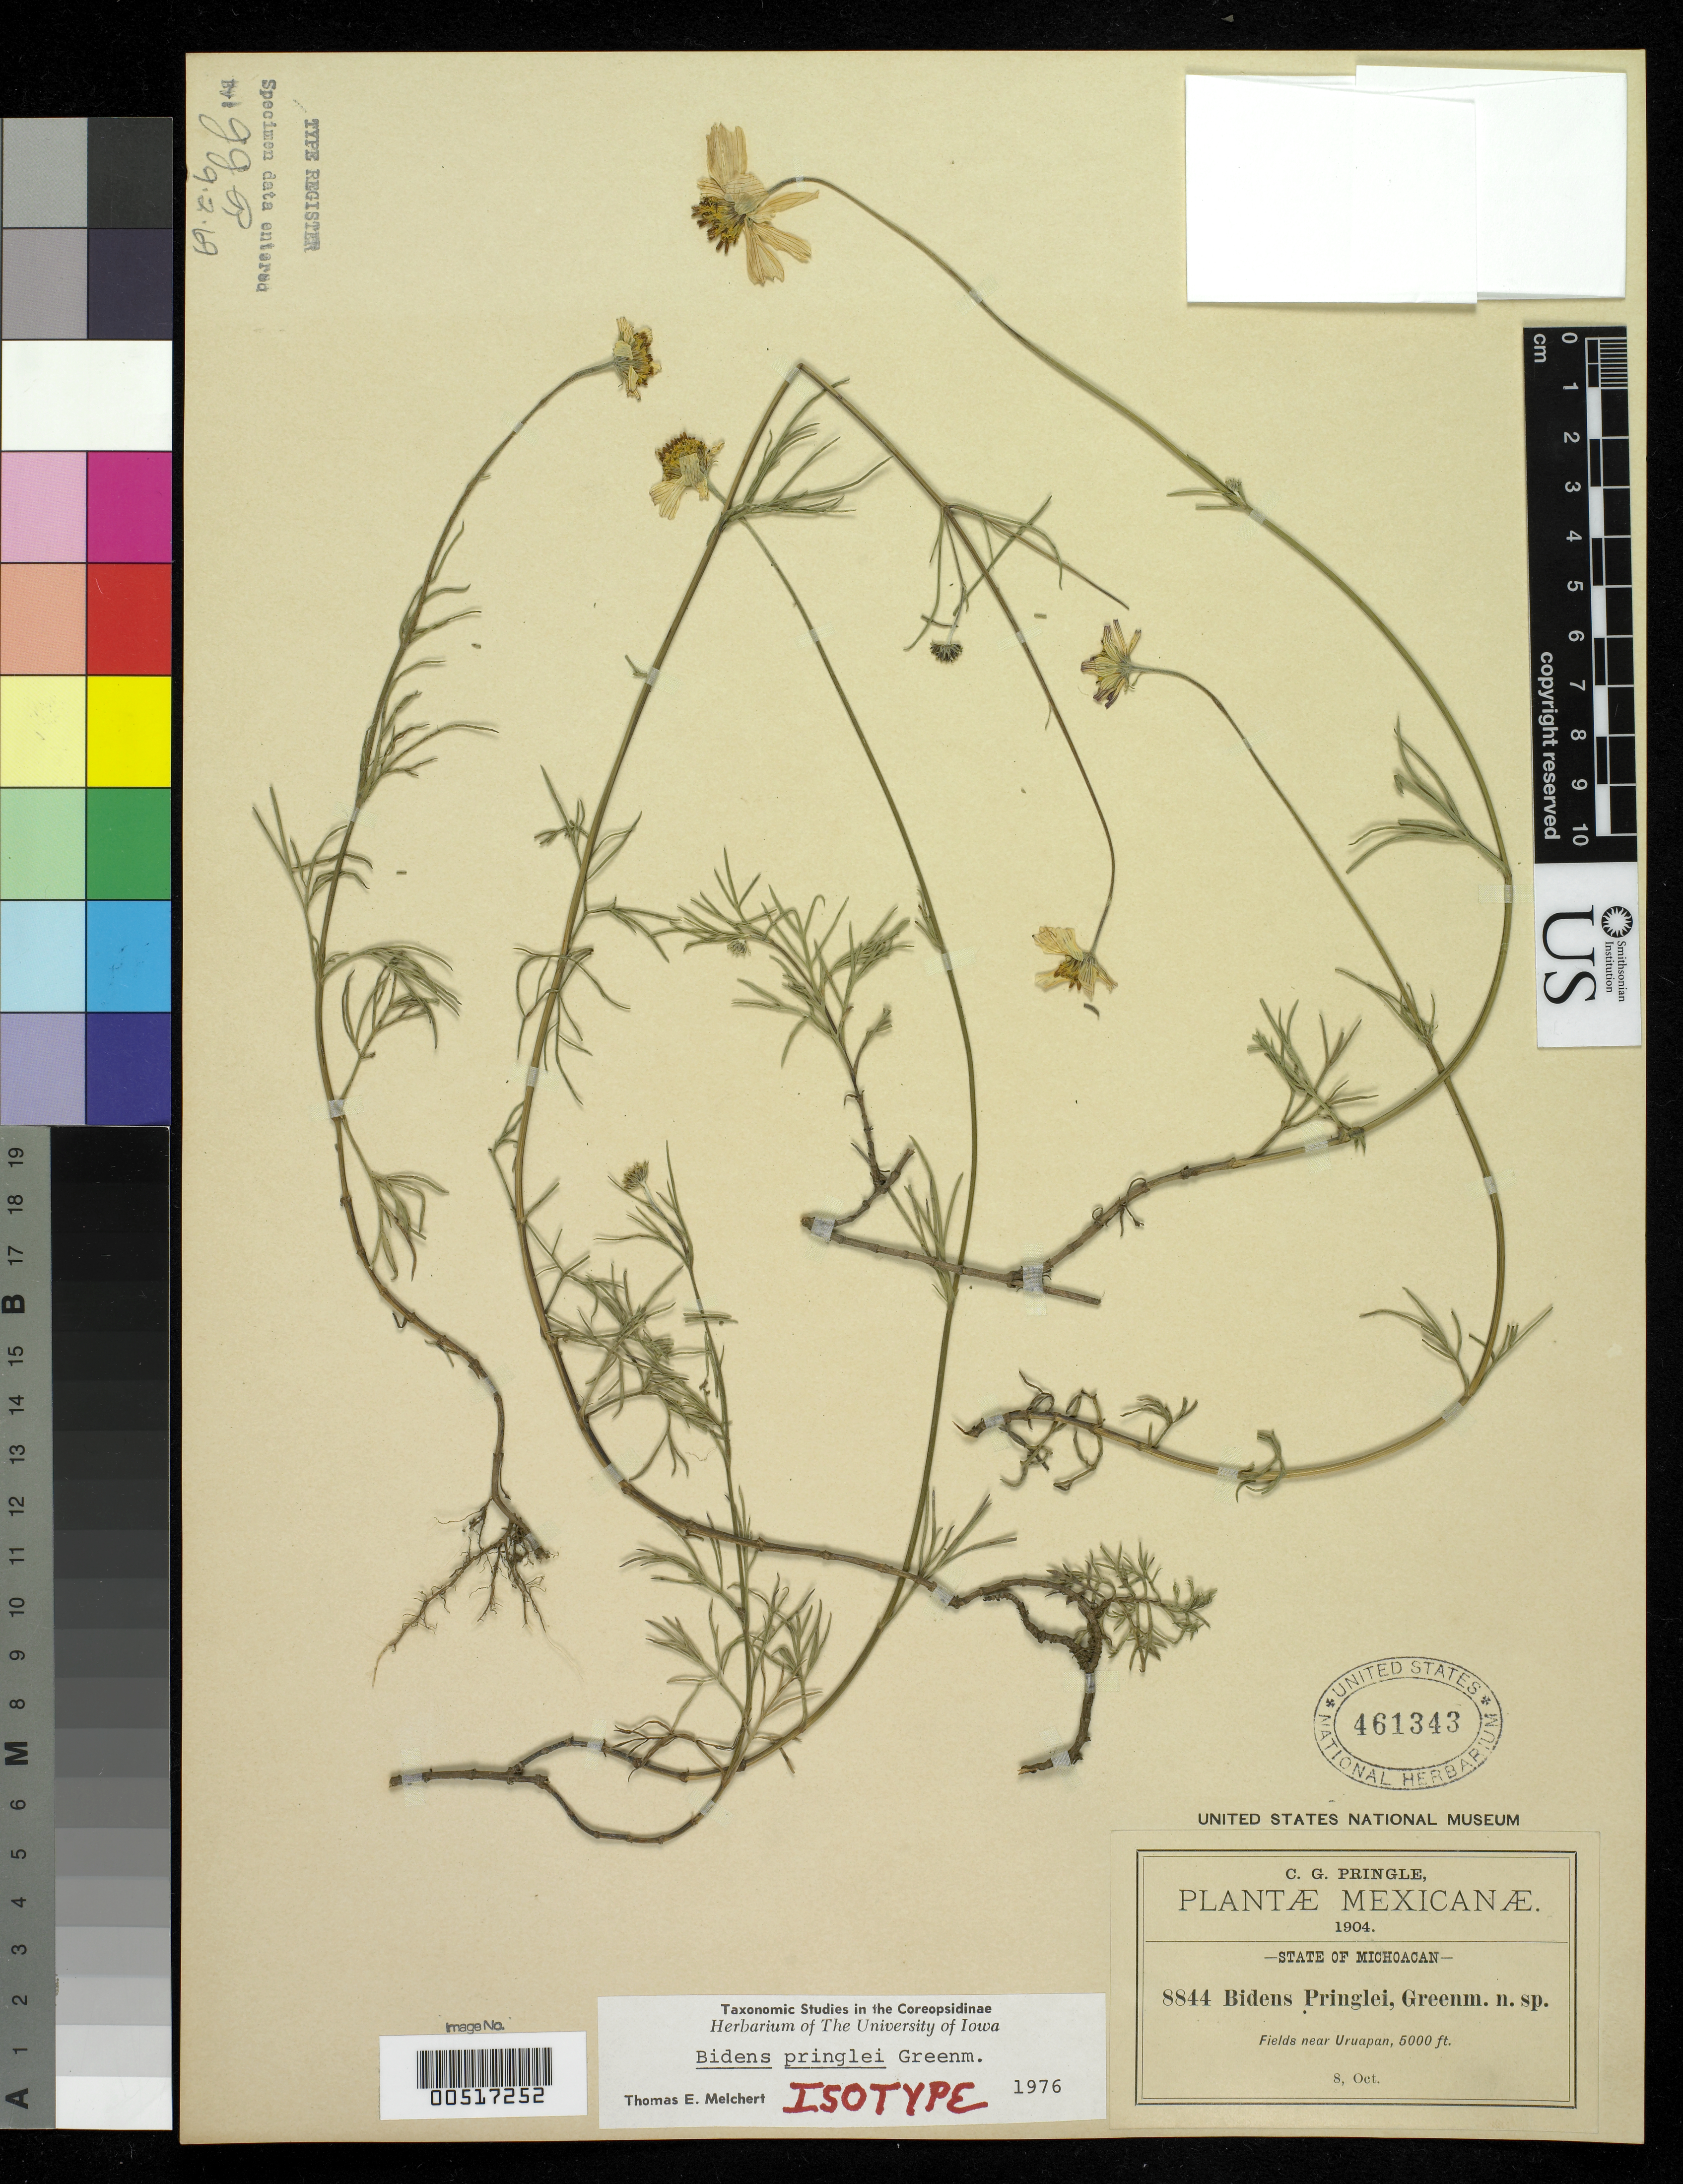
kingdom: Plantae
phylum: Tracheophyta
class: Magnoliopsida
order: Asterales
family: Asteraceae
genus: Bidens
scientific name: Bidens pringlei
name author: Greenm.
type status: Isotype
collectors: C. G. Pringle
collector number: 8814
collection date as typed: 08 Oct 1904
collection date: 1904-10-08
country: Mexico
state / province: Michoacán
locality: Fields near Uruapan.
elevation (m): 1525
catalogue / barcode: US 461343